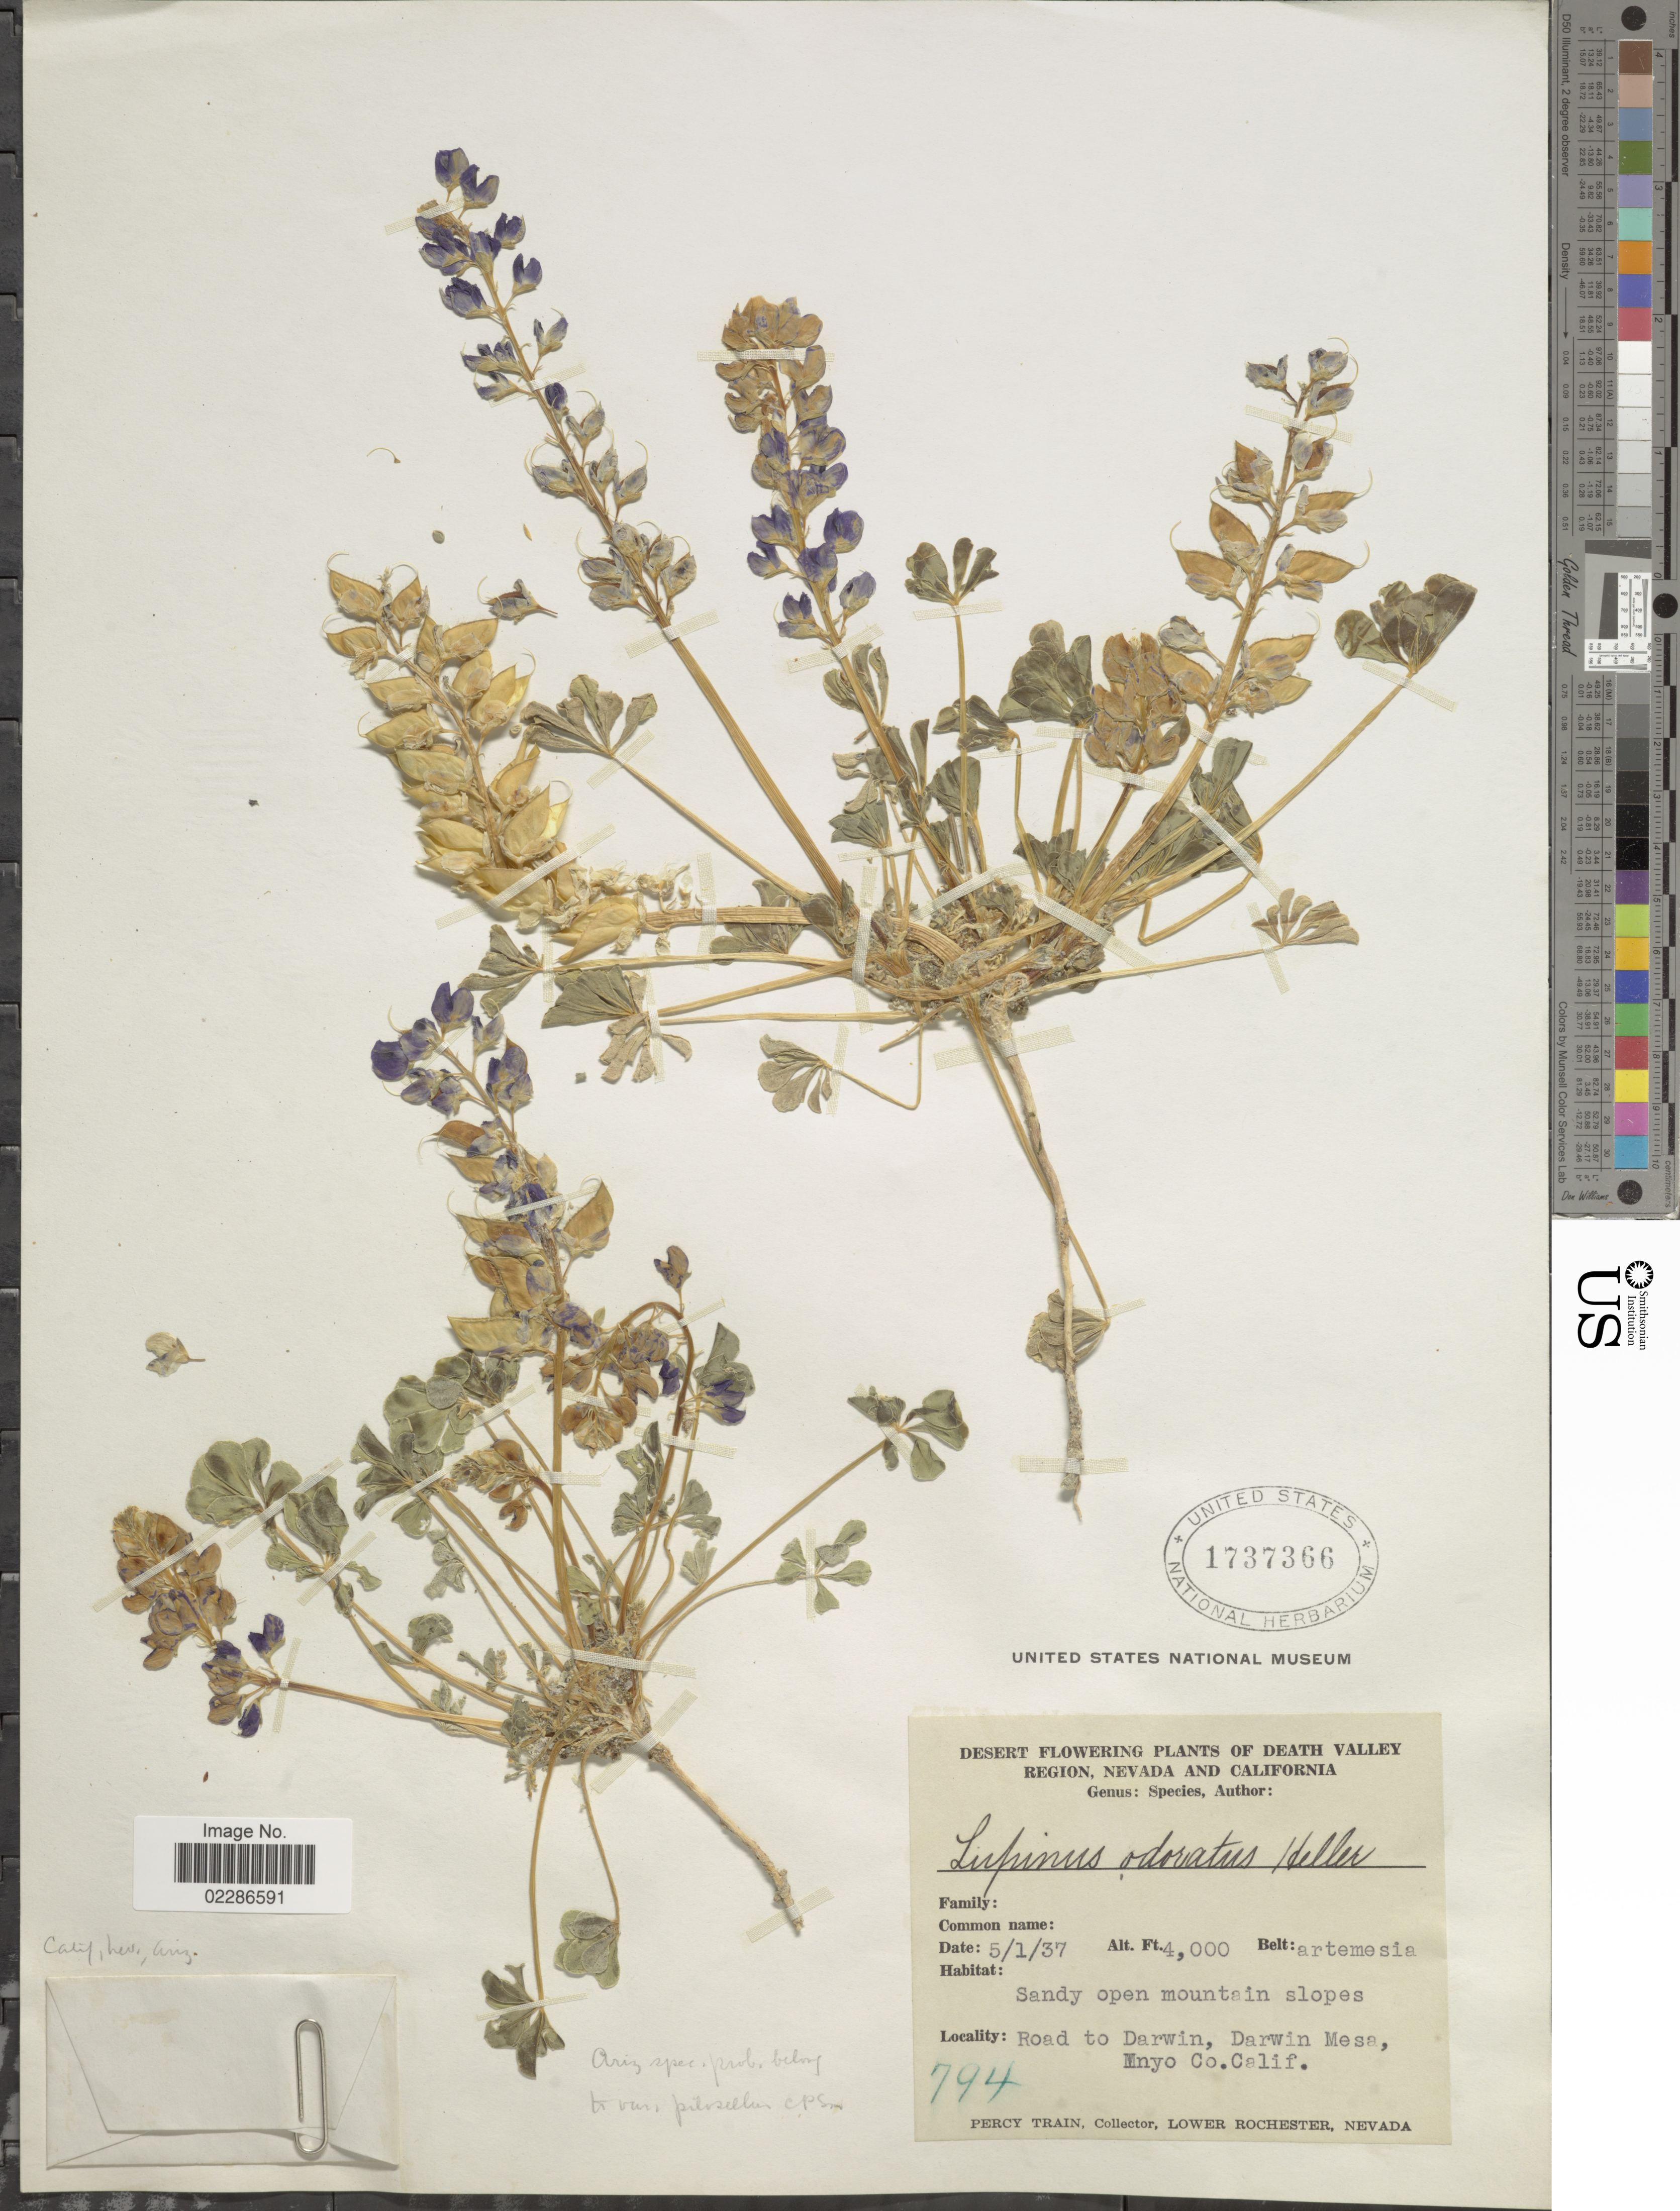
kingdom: Plantae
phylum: Tracheophyta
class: Magnoliopsida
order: Fabales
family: Fabaceae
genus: Lupinus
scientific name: Lupinus odoratus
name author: A. Heller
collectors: P. Train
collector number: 794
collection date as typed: Transcribed d/m/y: 1/5/37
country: United States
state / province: California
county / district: Inyo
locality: Desert Flowering of Death Valley Region, Nevada and California, Sandyopen mountain slopes, Road to Darwin, Darwin Mesa, Inyo Co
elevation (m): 1219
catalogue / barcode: US 1737366